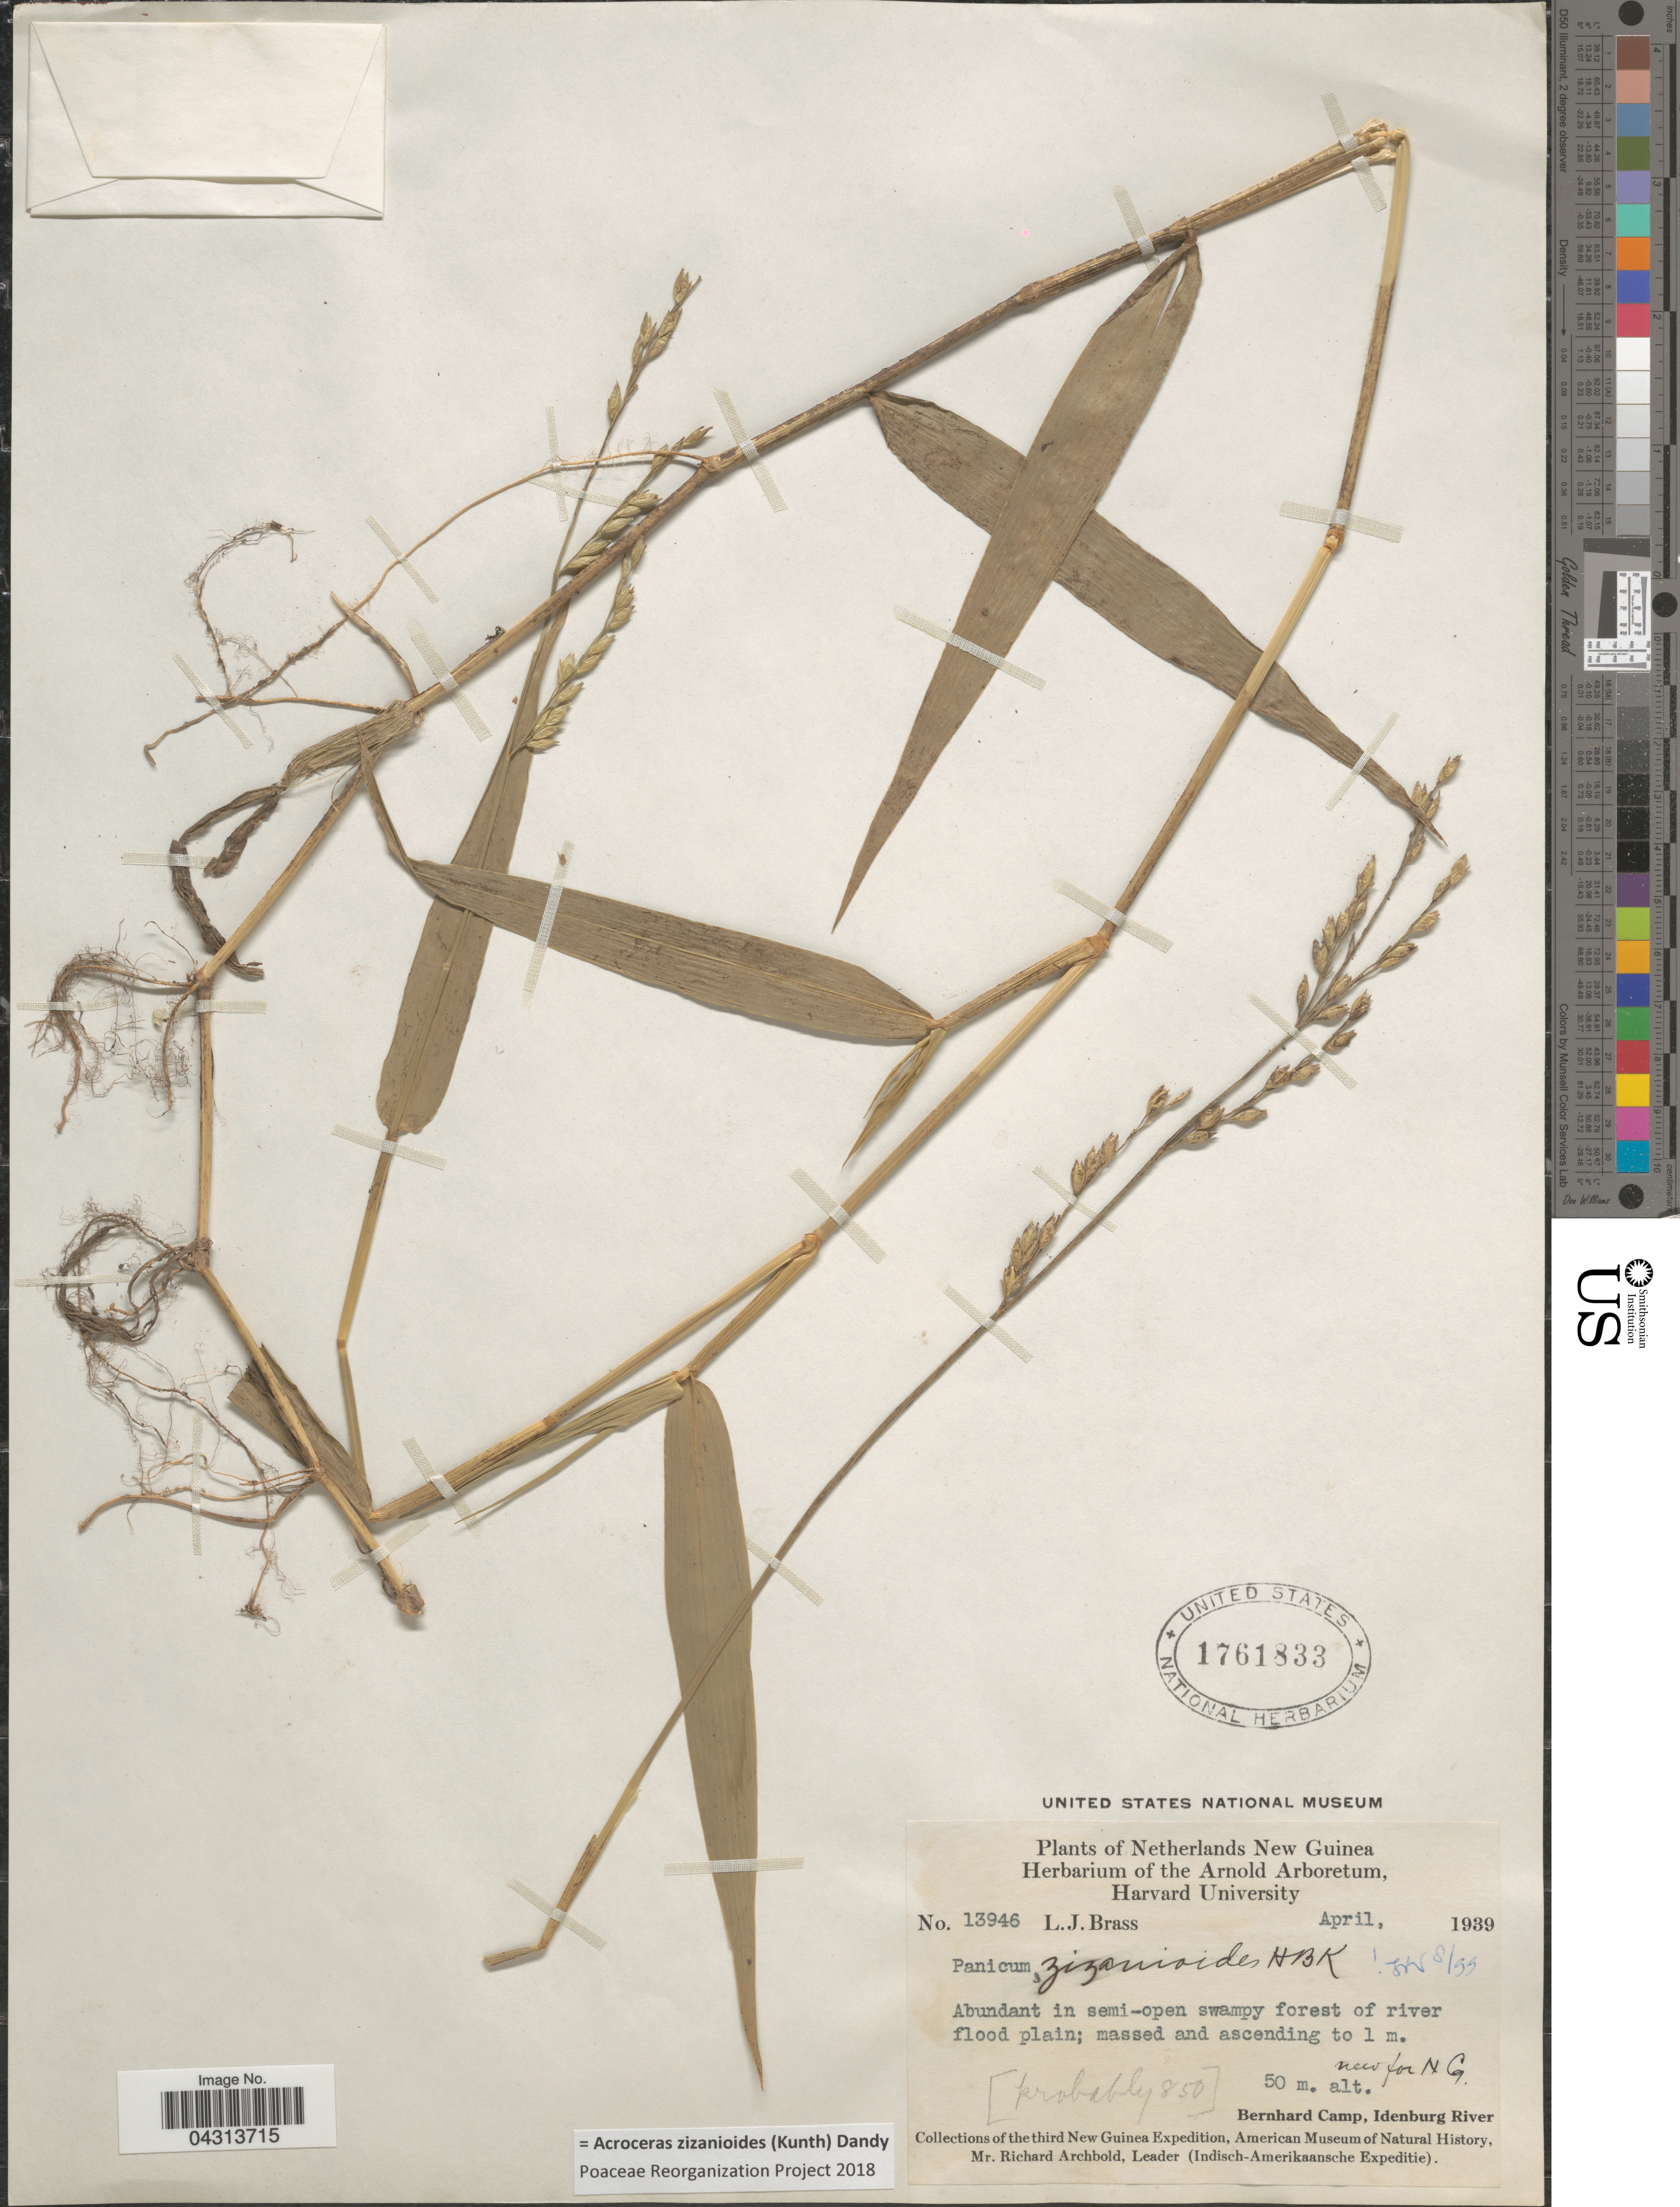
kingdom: Plantae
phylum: Tracheophyta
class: Liliopsida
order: Poales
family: Poaceae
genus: Acroceras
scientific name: Acroceras zizanioides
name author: (Kunth) Dandy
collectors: L. J. Brass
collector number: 13946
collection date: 1939-04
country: Indonesia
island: New Guinea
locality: Netherlands New Guinea. New for NG. Bernhard Camp, Idenburg River. The third New Guinea Expedition.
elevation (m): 50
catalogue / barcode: US 1761833